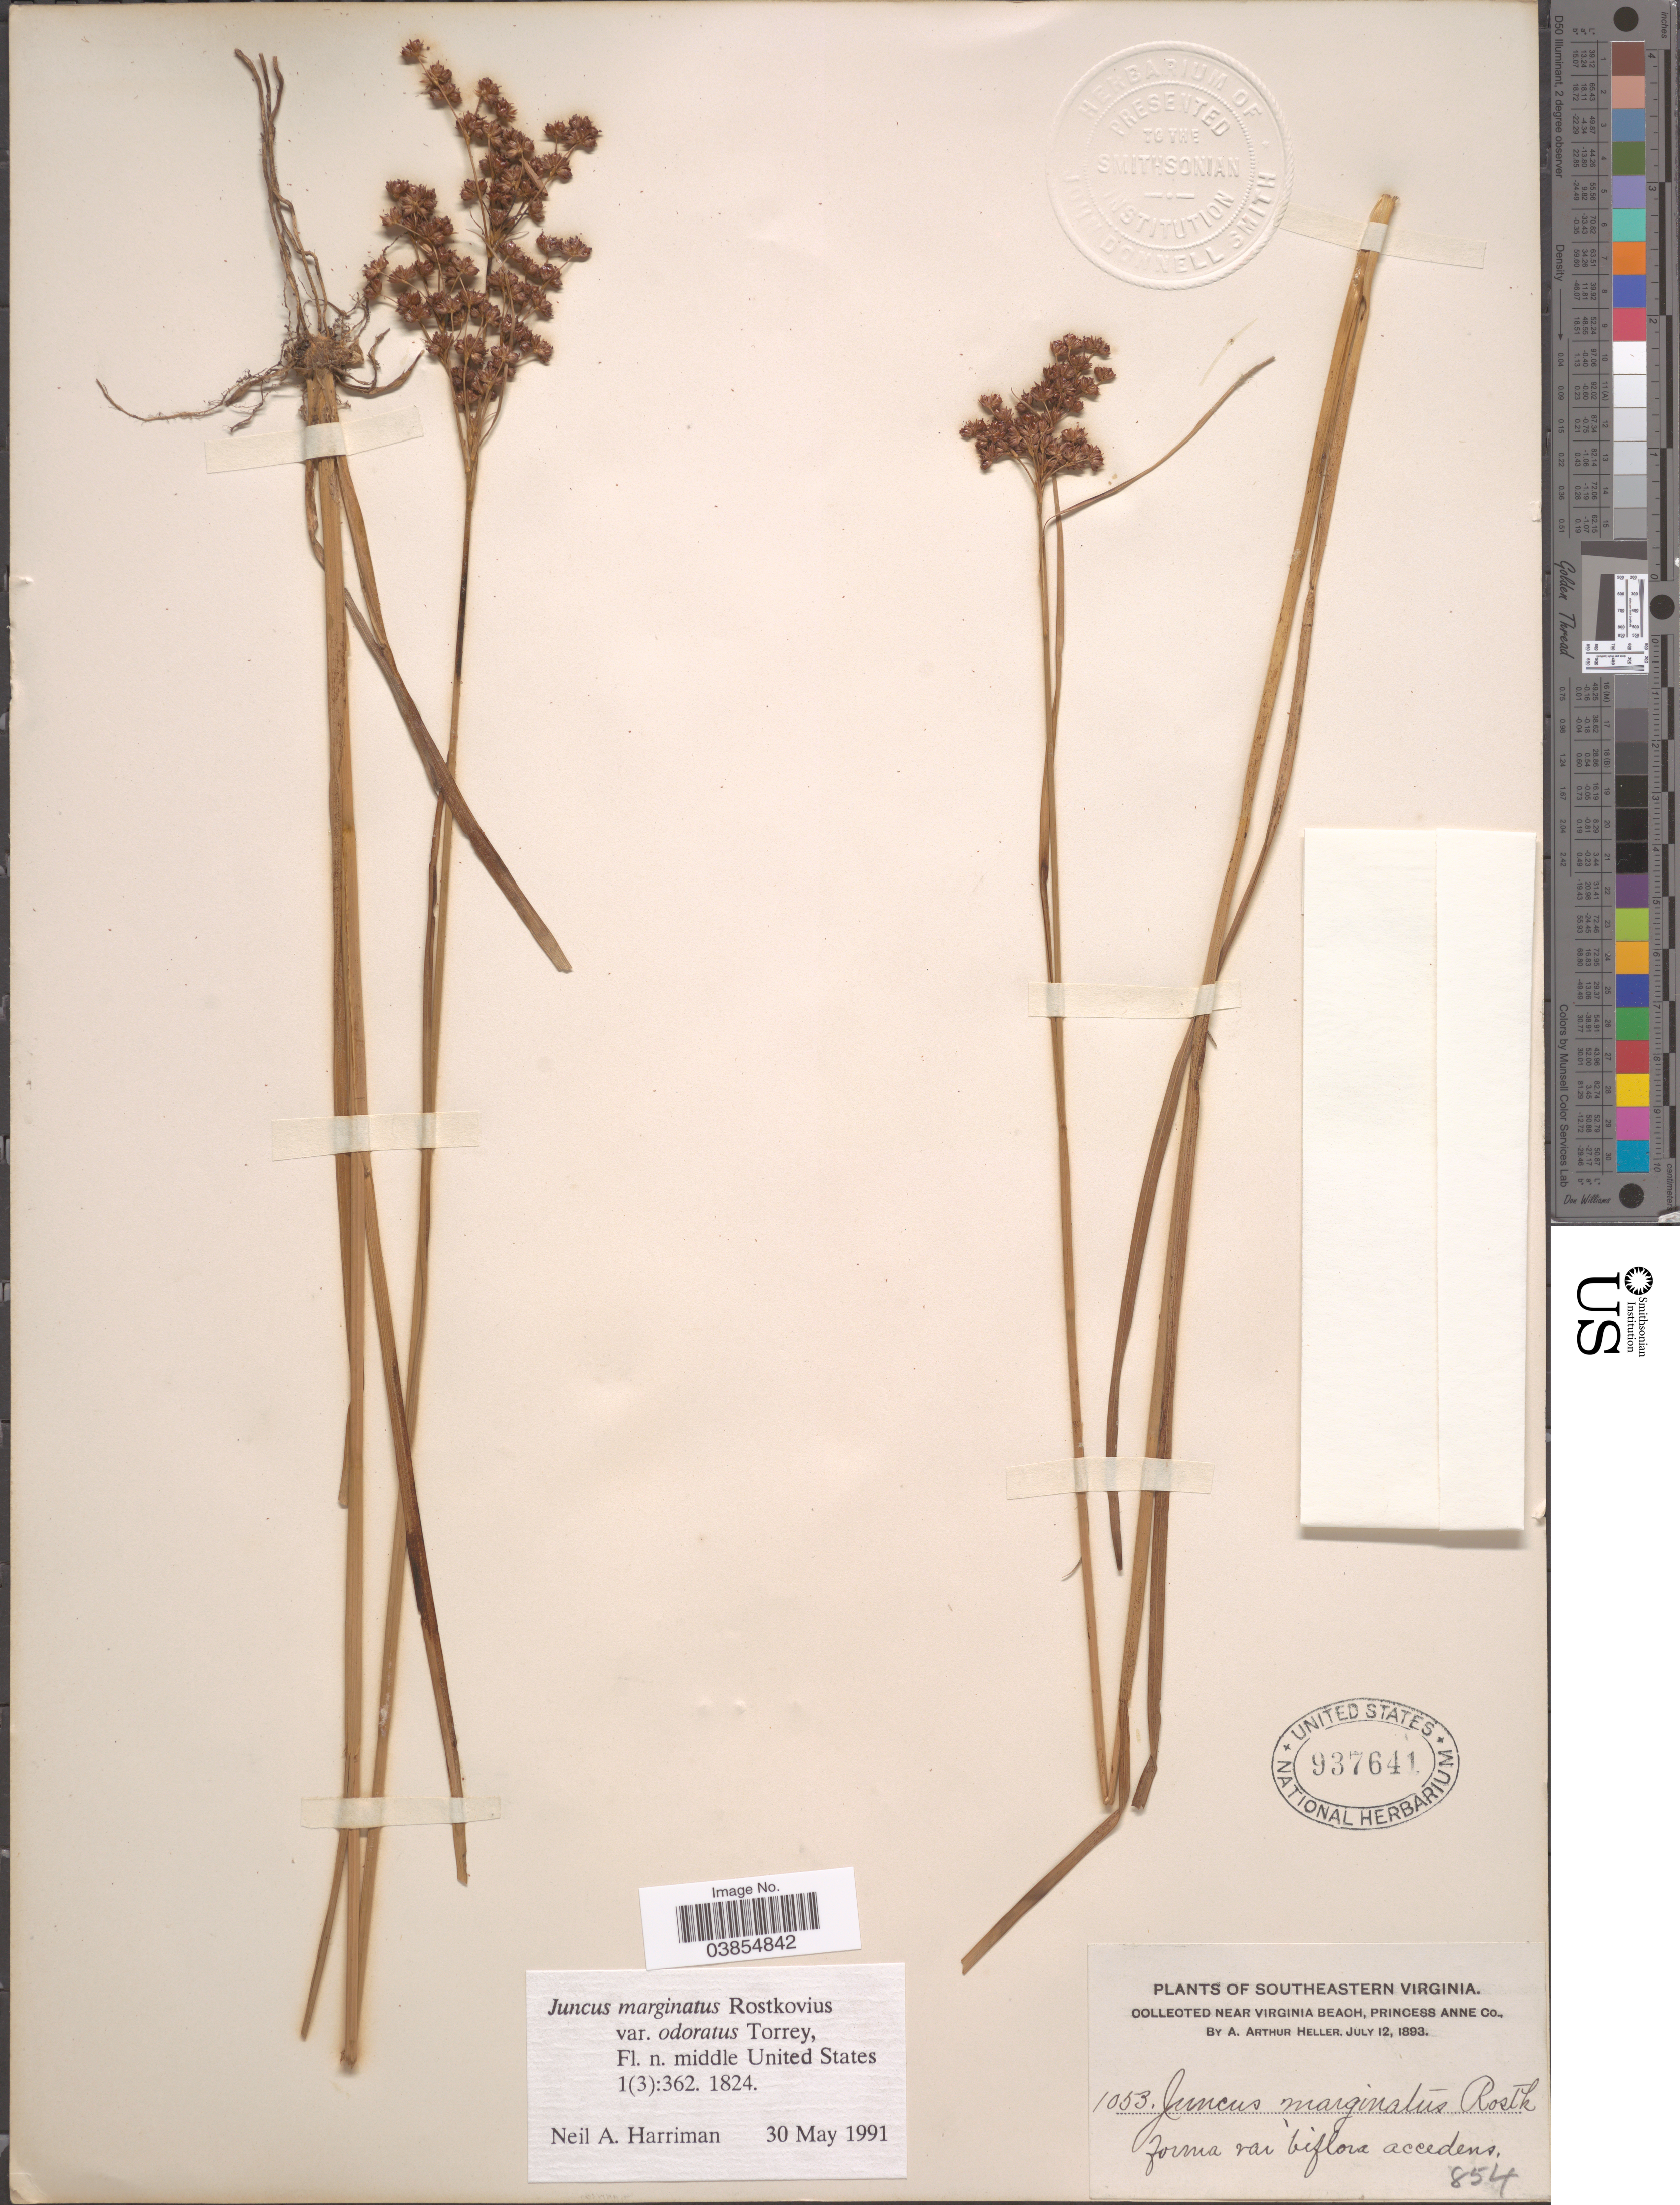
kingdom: Plantae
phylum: Tracheophyta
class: Liliopsida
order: Poales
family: Juncaceae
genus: Juncus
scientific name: Juncus marginatus var. odoratus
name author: Torr.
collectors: A. A. Heller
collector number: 1053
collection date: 1893-07-12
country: United States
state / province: Virginia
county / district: City of Virginia Beach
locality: Southeastern Virginia. Near Virginia Beach, Princess Anne (=historic county name) Co.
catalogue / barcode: US 937641